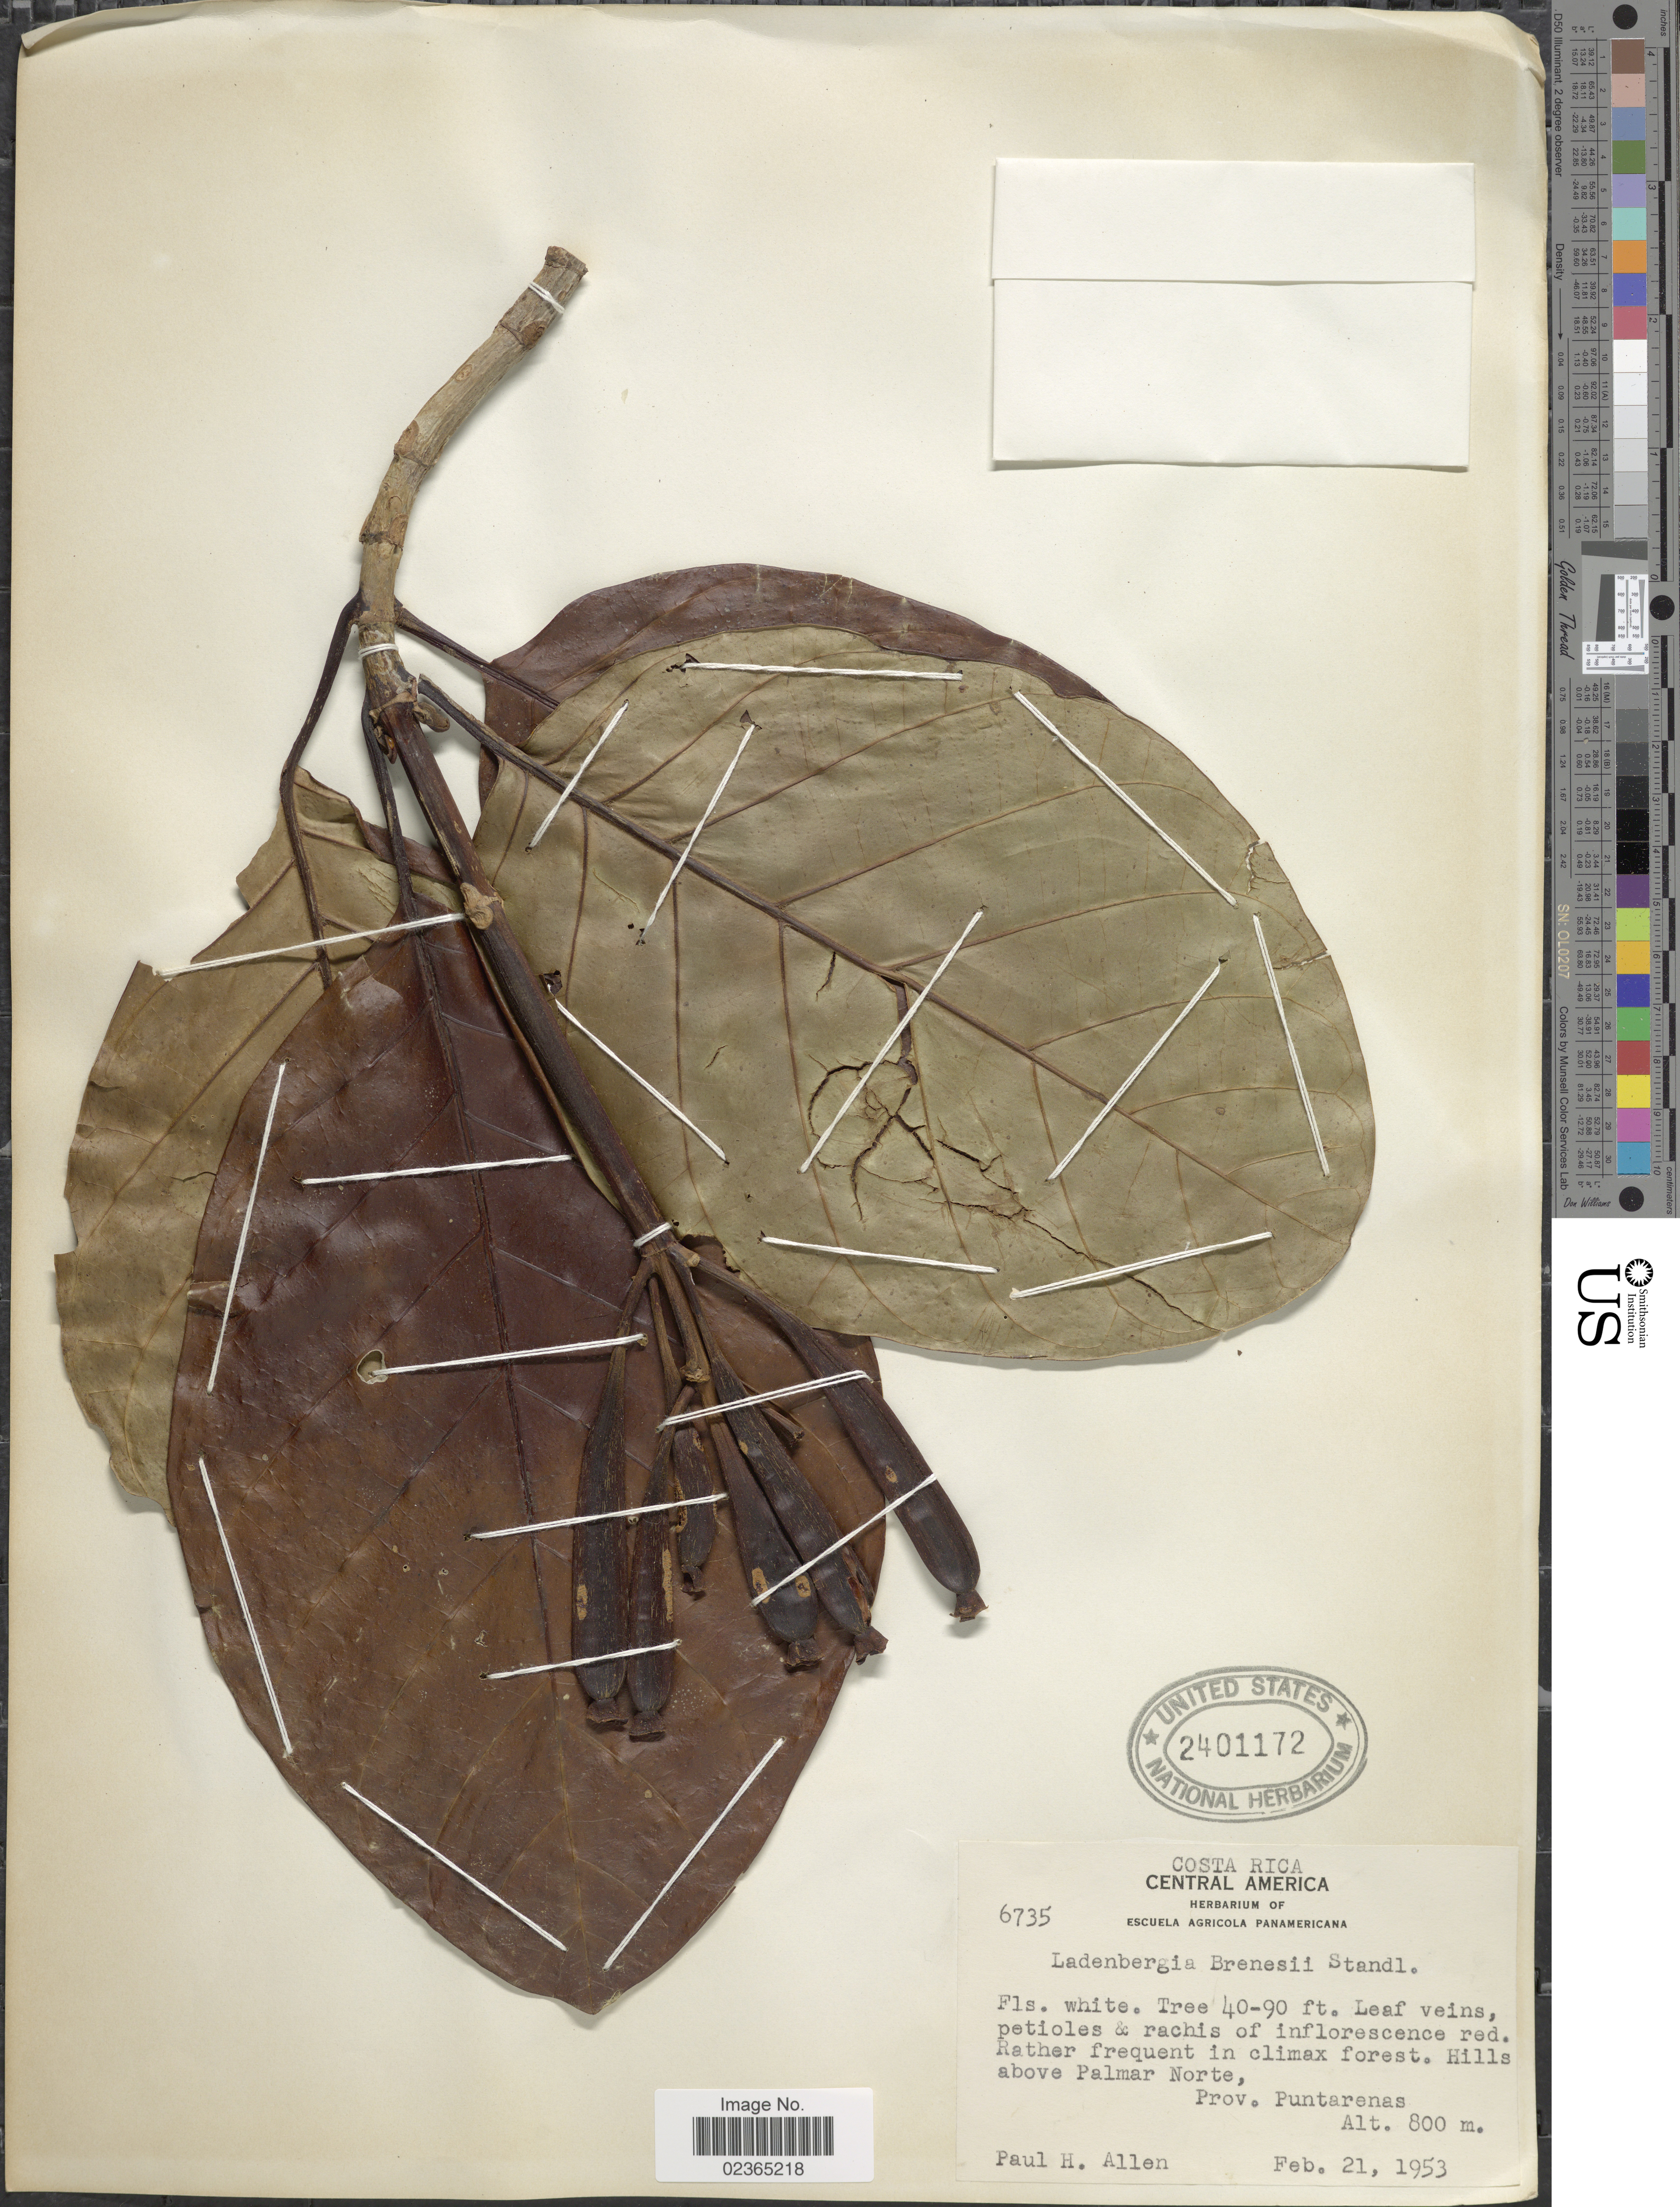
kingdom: Plantae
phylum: Tracheophyta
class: Magnoliopsida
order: Gentianales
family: Rubiaceae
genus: Ladenbergia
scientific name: Ladenbergia brenesii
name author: Standl.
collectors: P. H. Allen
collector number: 6735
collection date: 1953-02-21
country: Costa Rica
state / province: Puntarenas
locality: Hills above Palmar Note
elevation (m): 800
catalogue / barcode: US 2401172